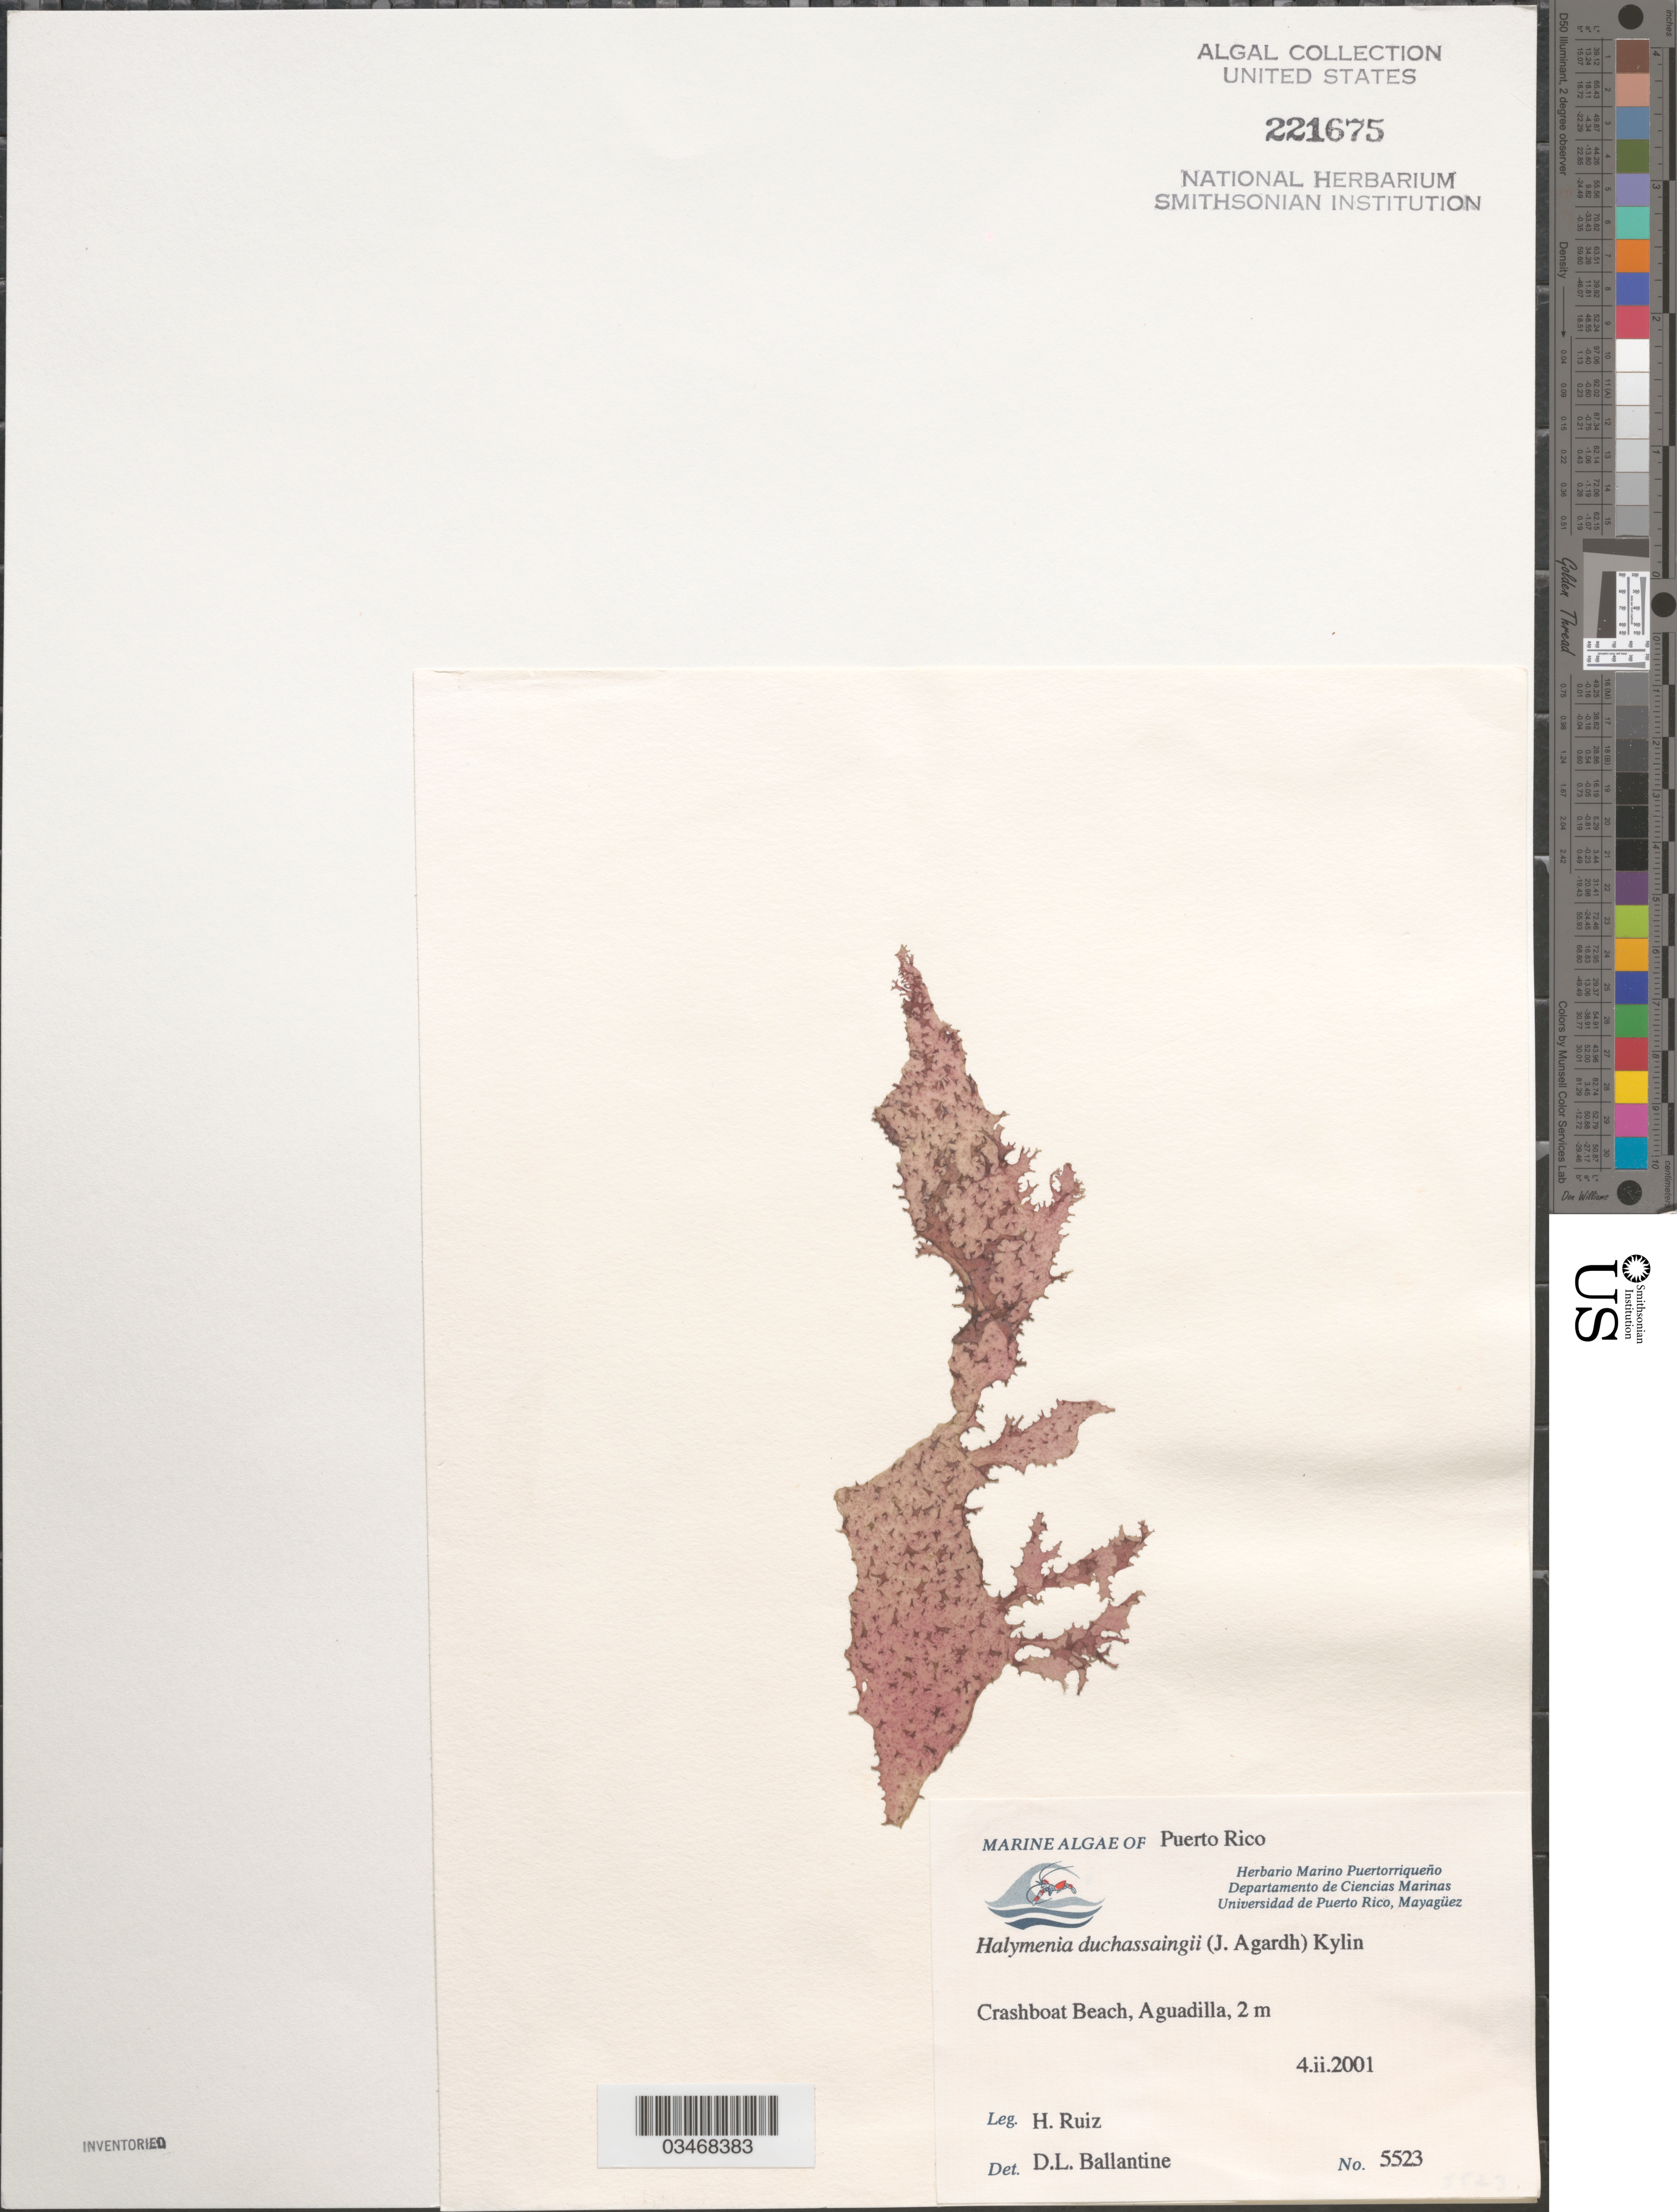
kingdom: Plantae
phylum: Rhodophyta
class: Florideophyceae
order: Halymeniales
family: Halymeniaceae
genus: Halymenia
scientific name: Halymenia duchassaignii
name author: (J. Agardh) Kylin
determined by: Ballantine, D. L.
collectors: H. Ruiz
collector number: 5523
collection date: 2001-02-04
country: Puerto Rico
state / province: Aguadilla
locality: Crashboat Beach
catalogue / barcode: US 221675